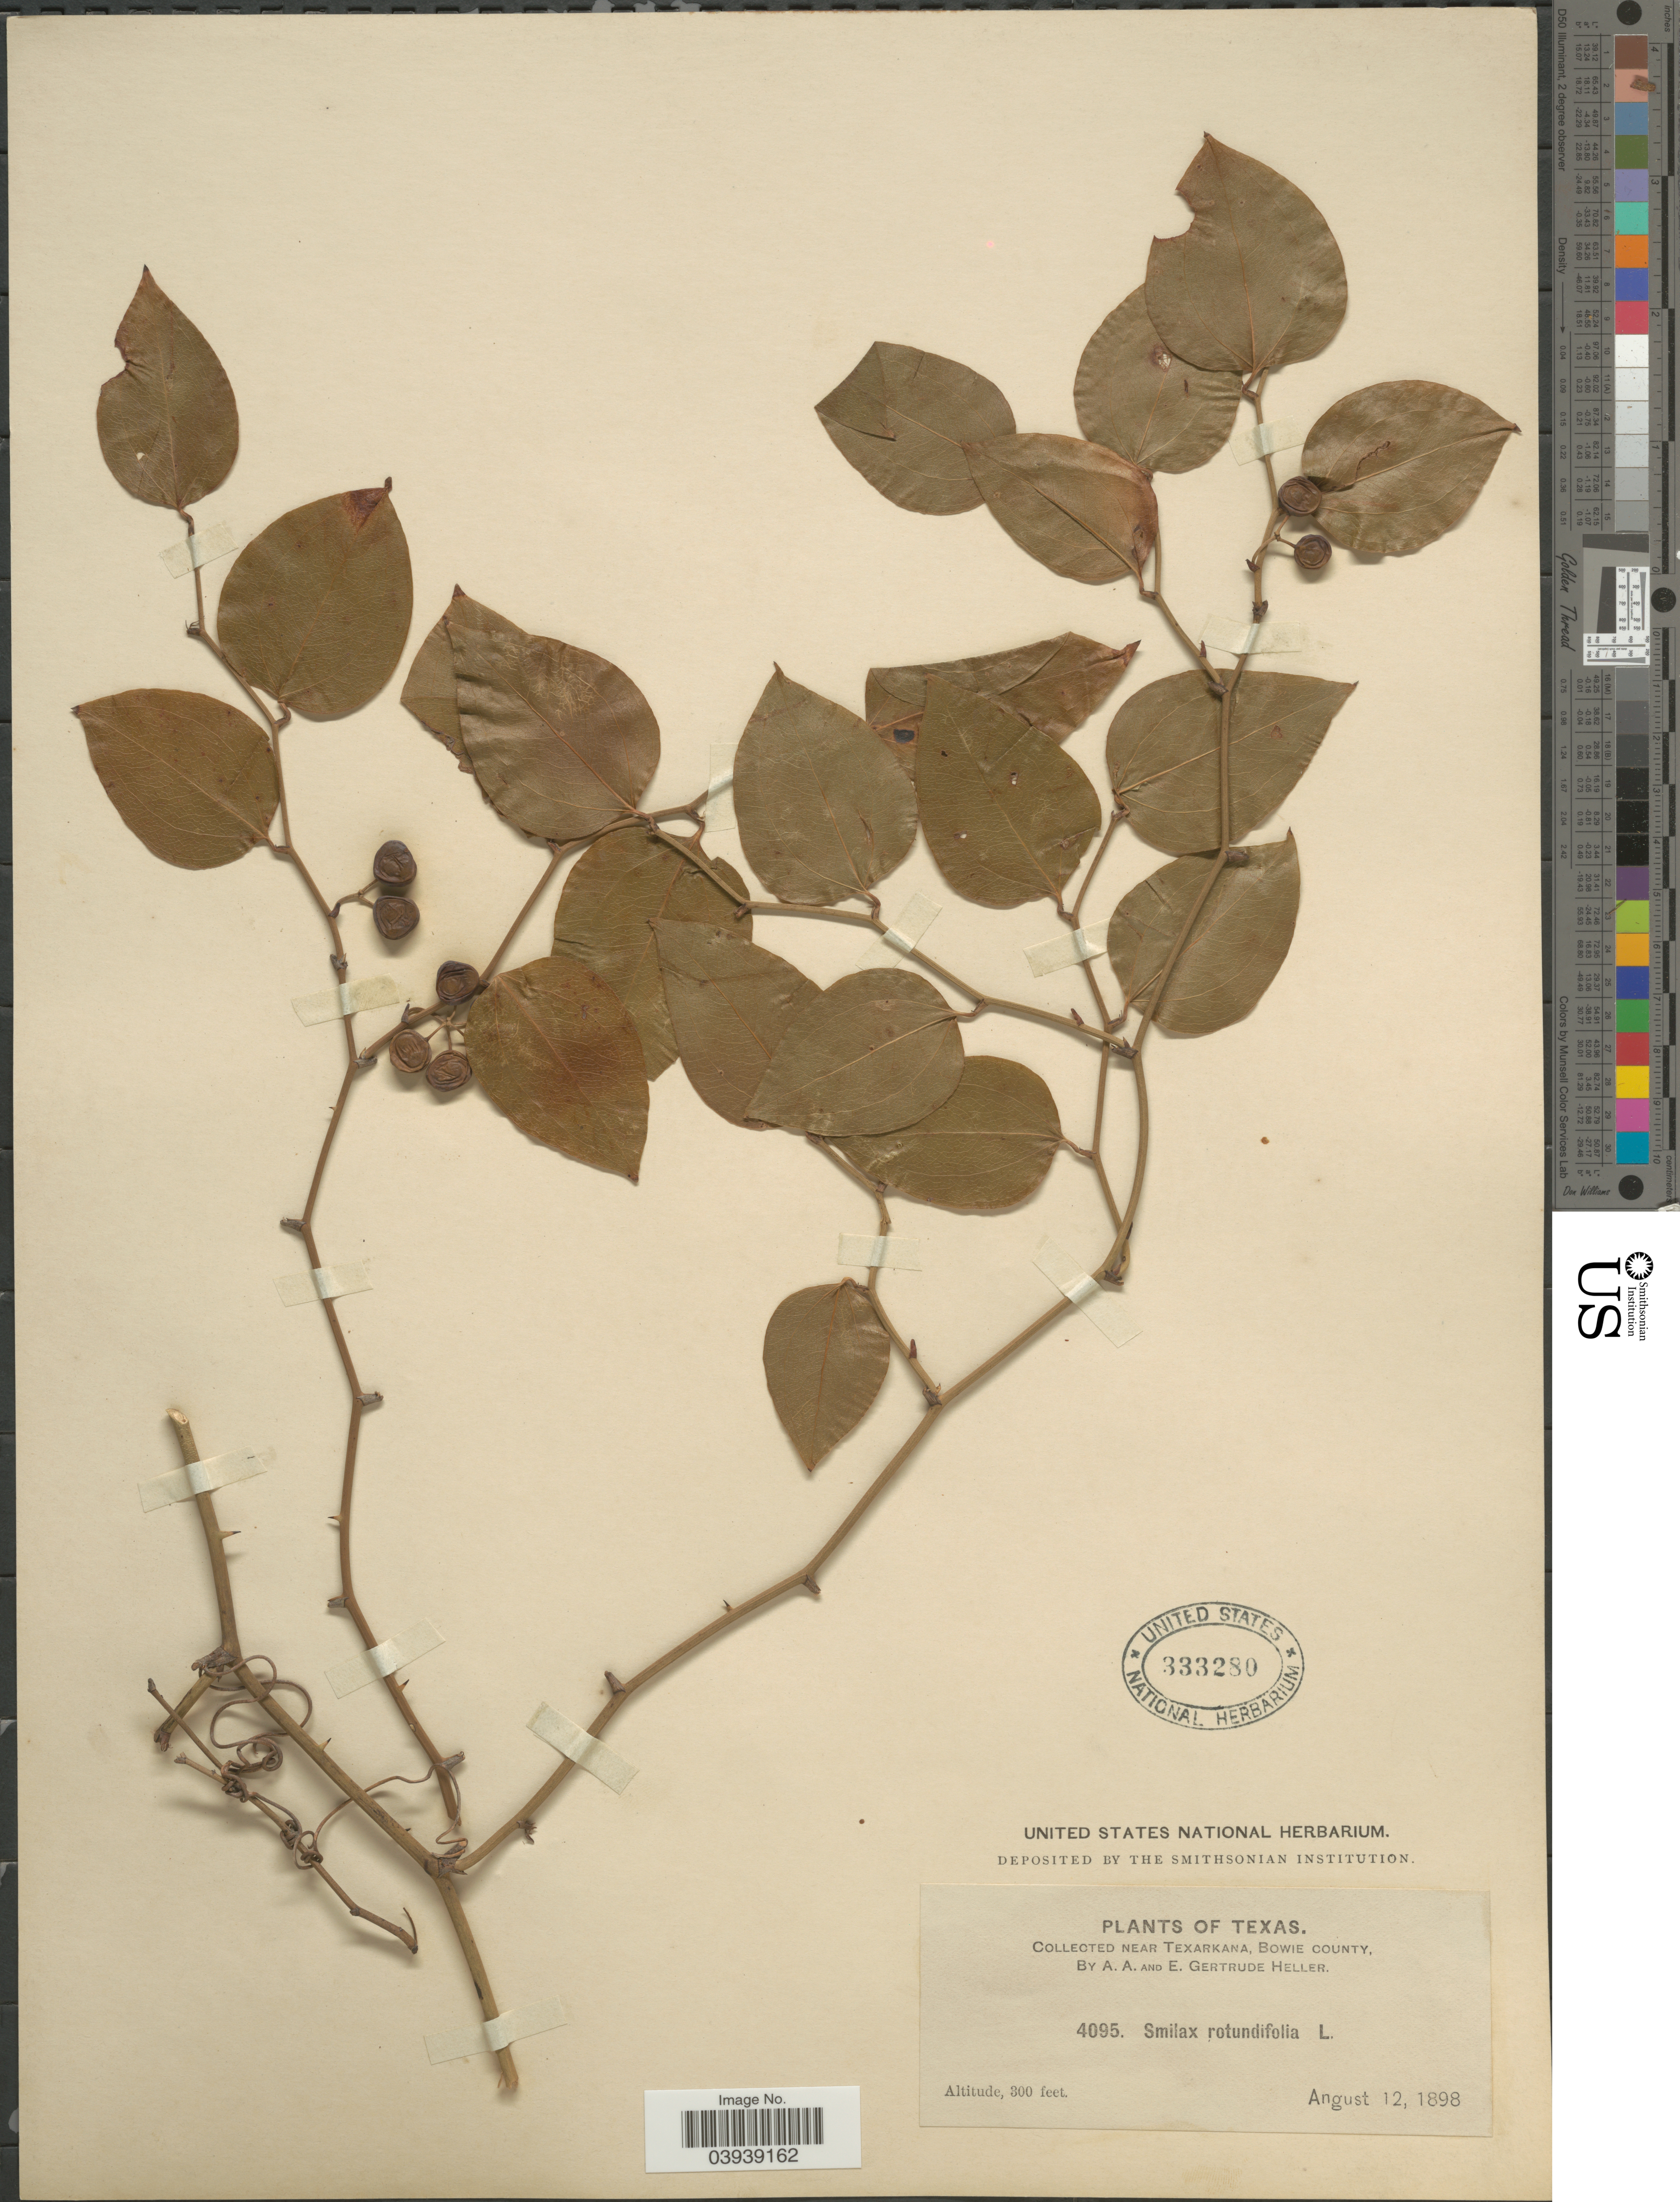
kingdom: Plantae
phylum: Tracheophyta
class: Liliopsida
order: Liliales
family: Smilacaceae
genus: Smilax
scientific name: Smilax rotundifolia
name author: L.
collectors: A. A. Heller & E. G. Heller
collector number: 4095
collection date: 1898-08-12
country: United States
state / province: Texas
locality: Near Texarkana, Bowie County.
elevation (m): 91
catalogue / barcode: US 333280